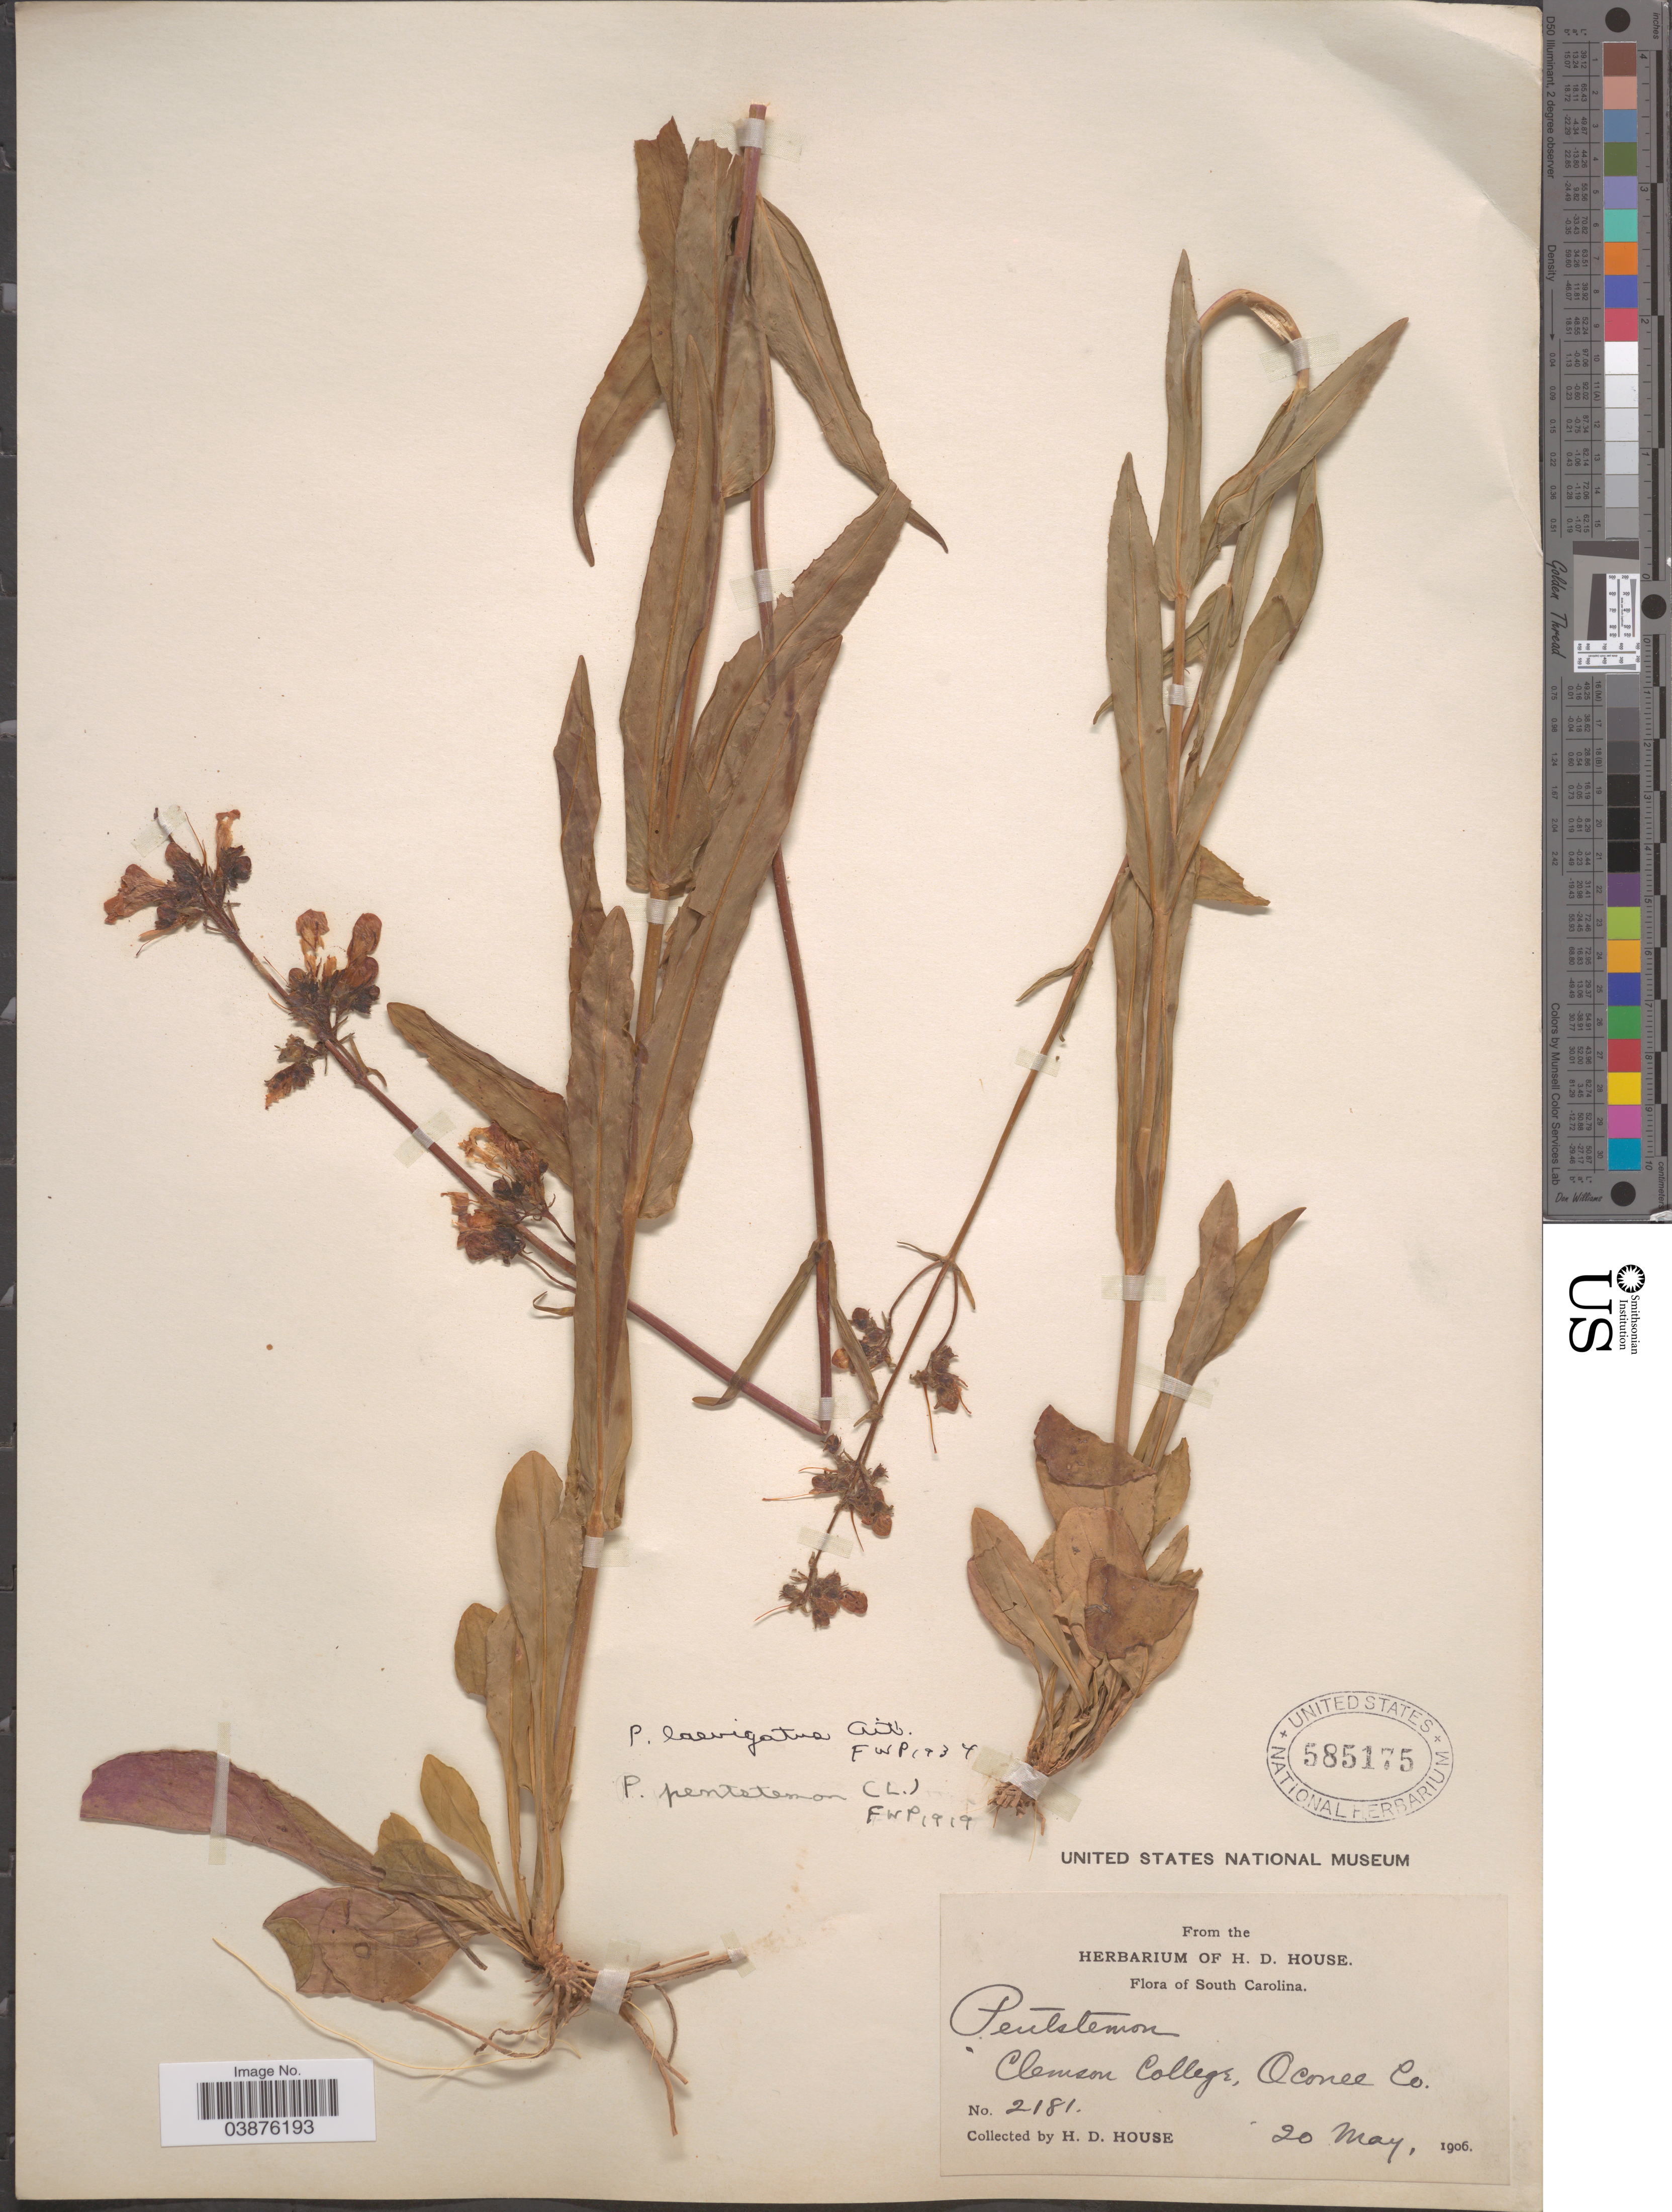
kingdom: Plantae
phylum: Tracheophyta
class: Magnoliopsida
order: Lamiales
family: Plantaginaceae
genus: Penstemon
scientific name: Penstemon laevigatus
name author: Aiton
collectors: H. D. House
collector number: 2181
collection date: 1906-05-20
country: United States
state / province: South Carolina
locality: Clemson College, Oconee Co.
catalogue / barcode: US 585175